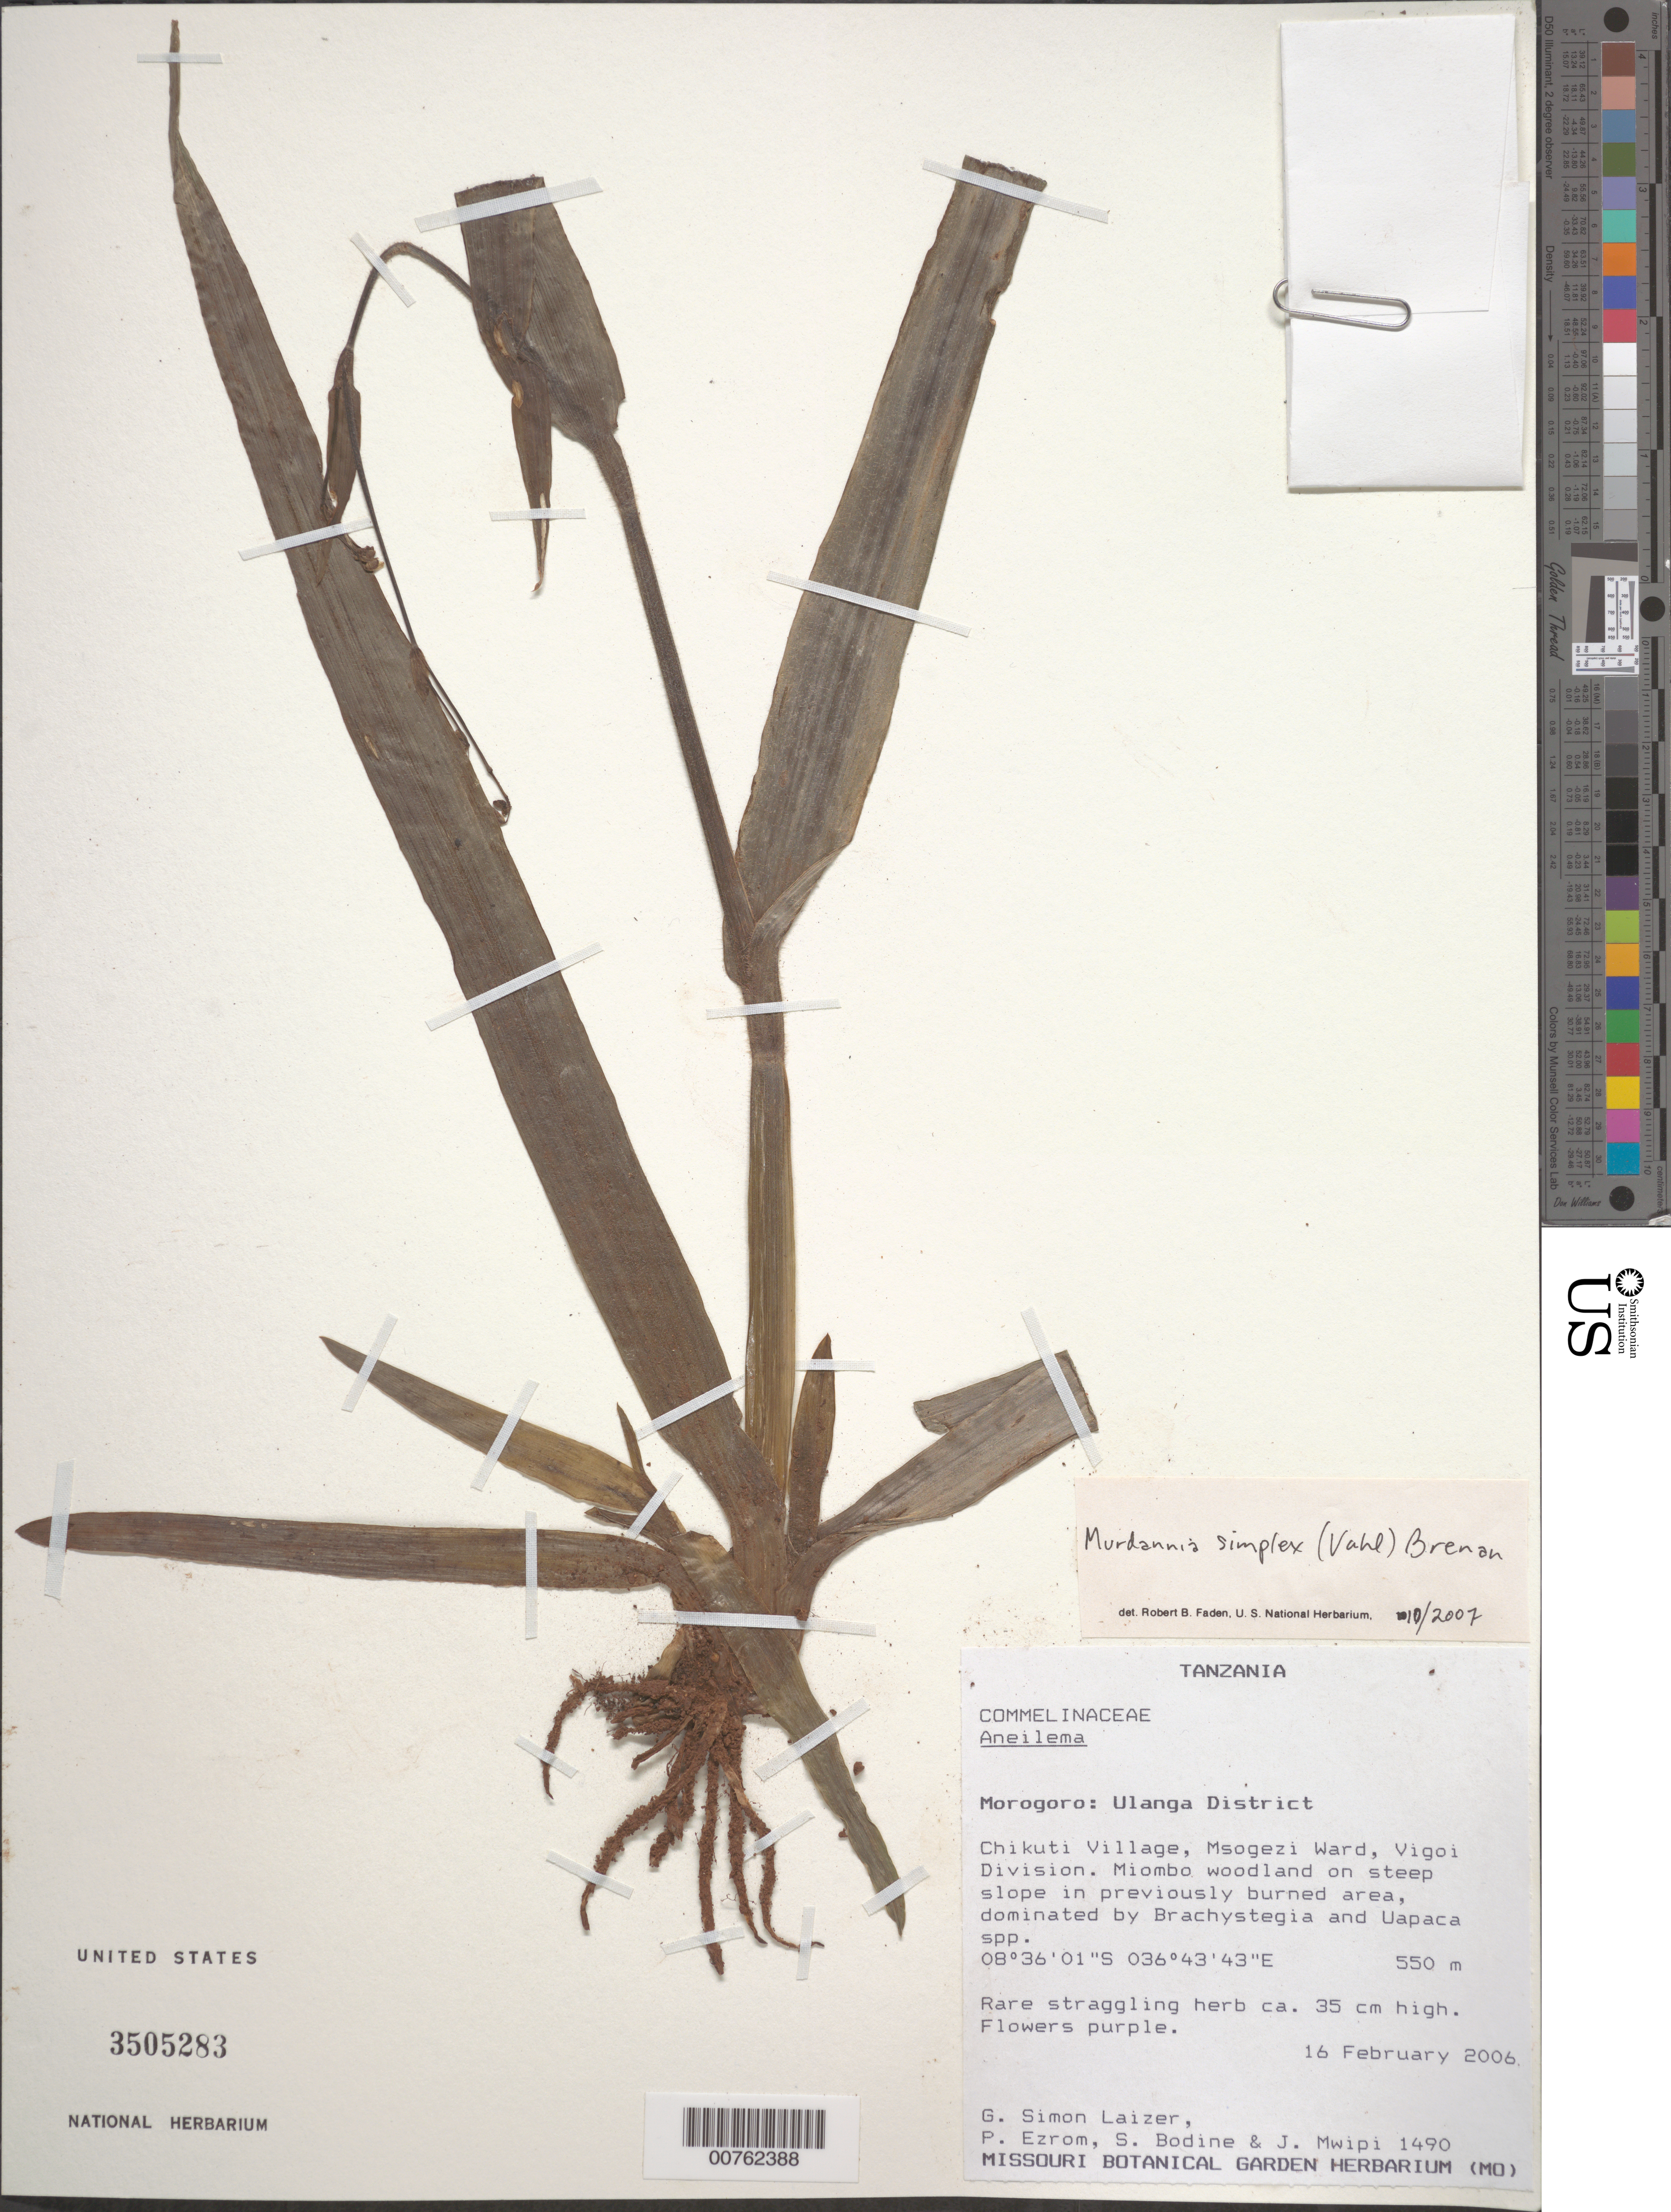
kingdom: Plantae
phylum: Tracheophyta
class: Liliopsida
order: Commelinales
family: Commelinaceae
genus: Murdannia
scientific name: Murdannia simplex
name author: (Vahl) Brenan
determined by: Faden, Robert B., (US), Smithsonian Institution - National Museum of Natural History (UNITED STATES)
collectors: G. S. Laizer et al.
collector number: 1490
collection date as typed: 16 Feb 2006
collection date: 2006-02-16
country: Tanzania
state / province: Morogoro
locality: Chikuti Village, Msogezi Ward, Vigoi Division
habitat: Miombo woodland on steep slope in previously burned area, dominated by Brachystegia and Uapaca spp.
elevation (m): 550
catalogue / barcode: US 3505283